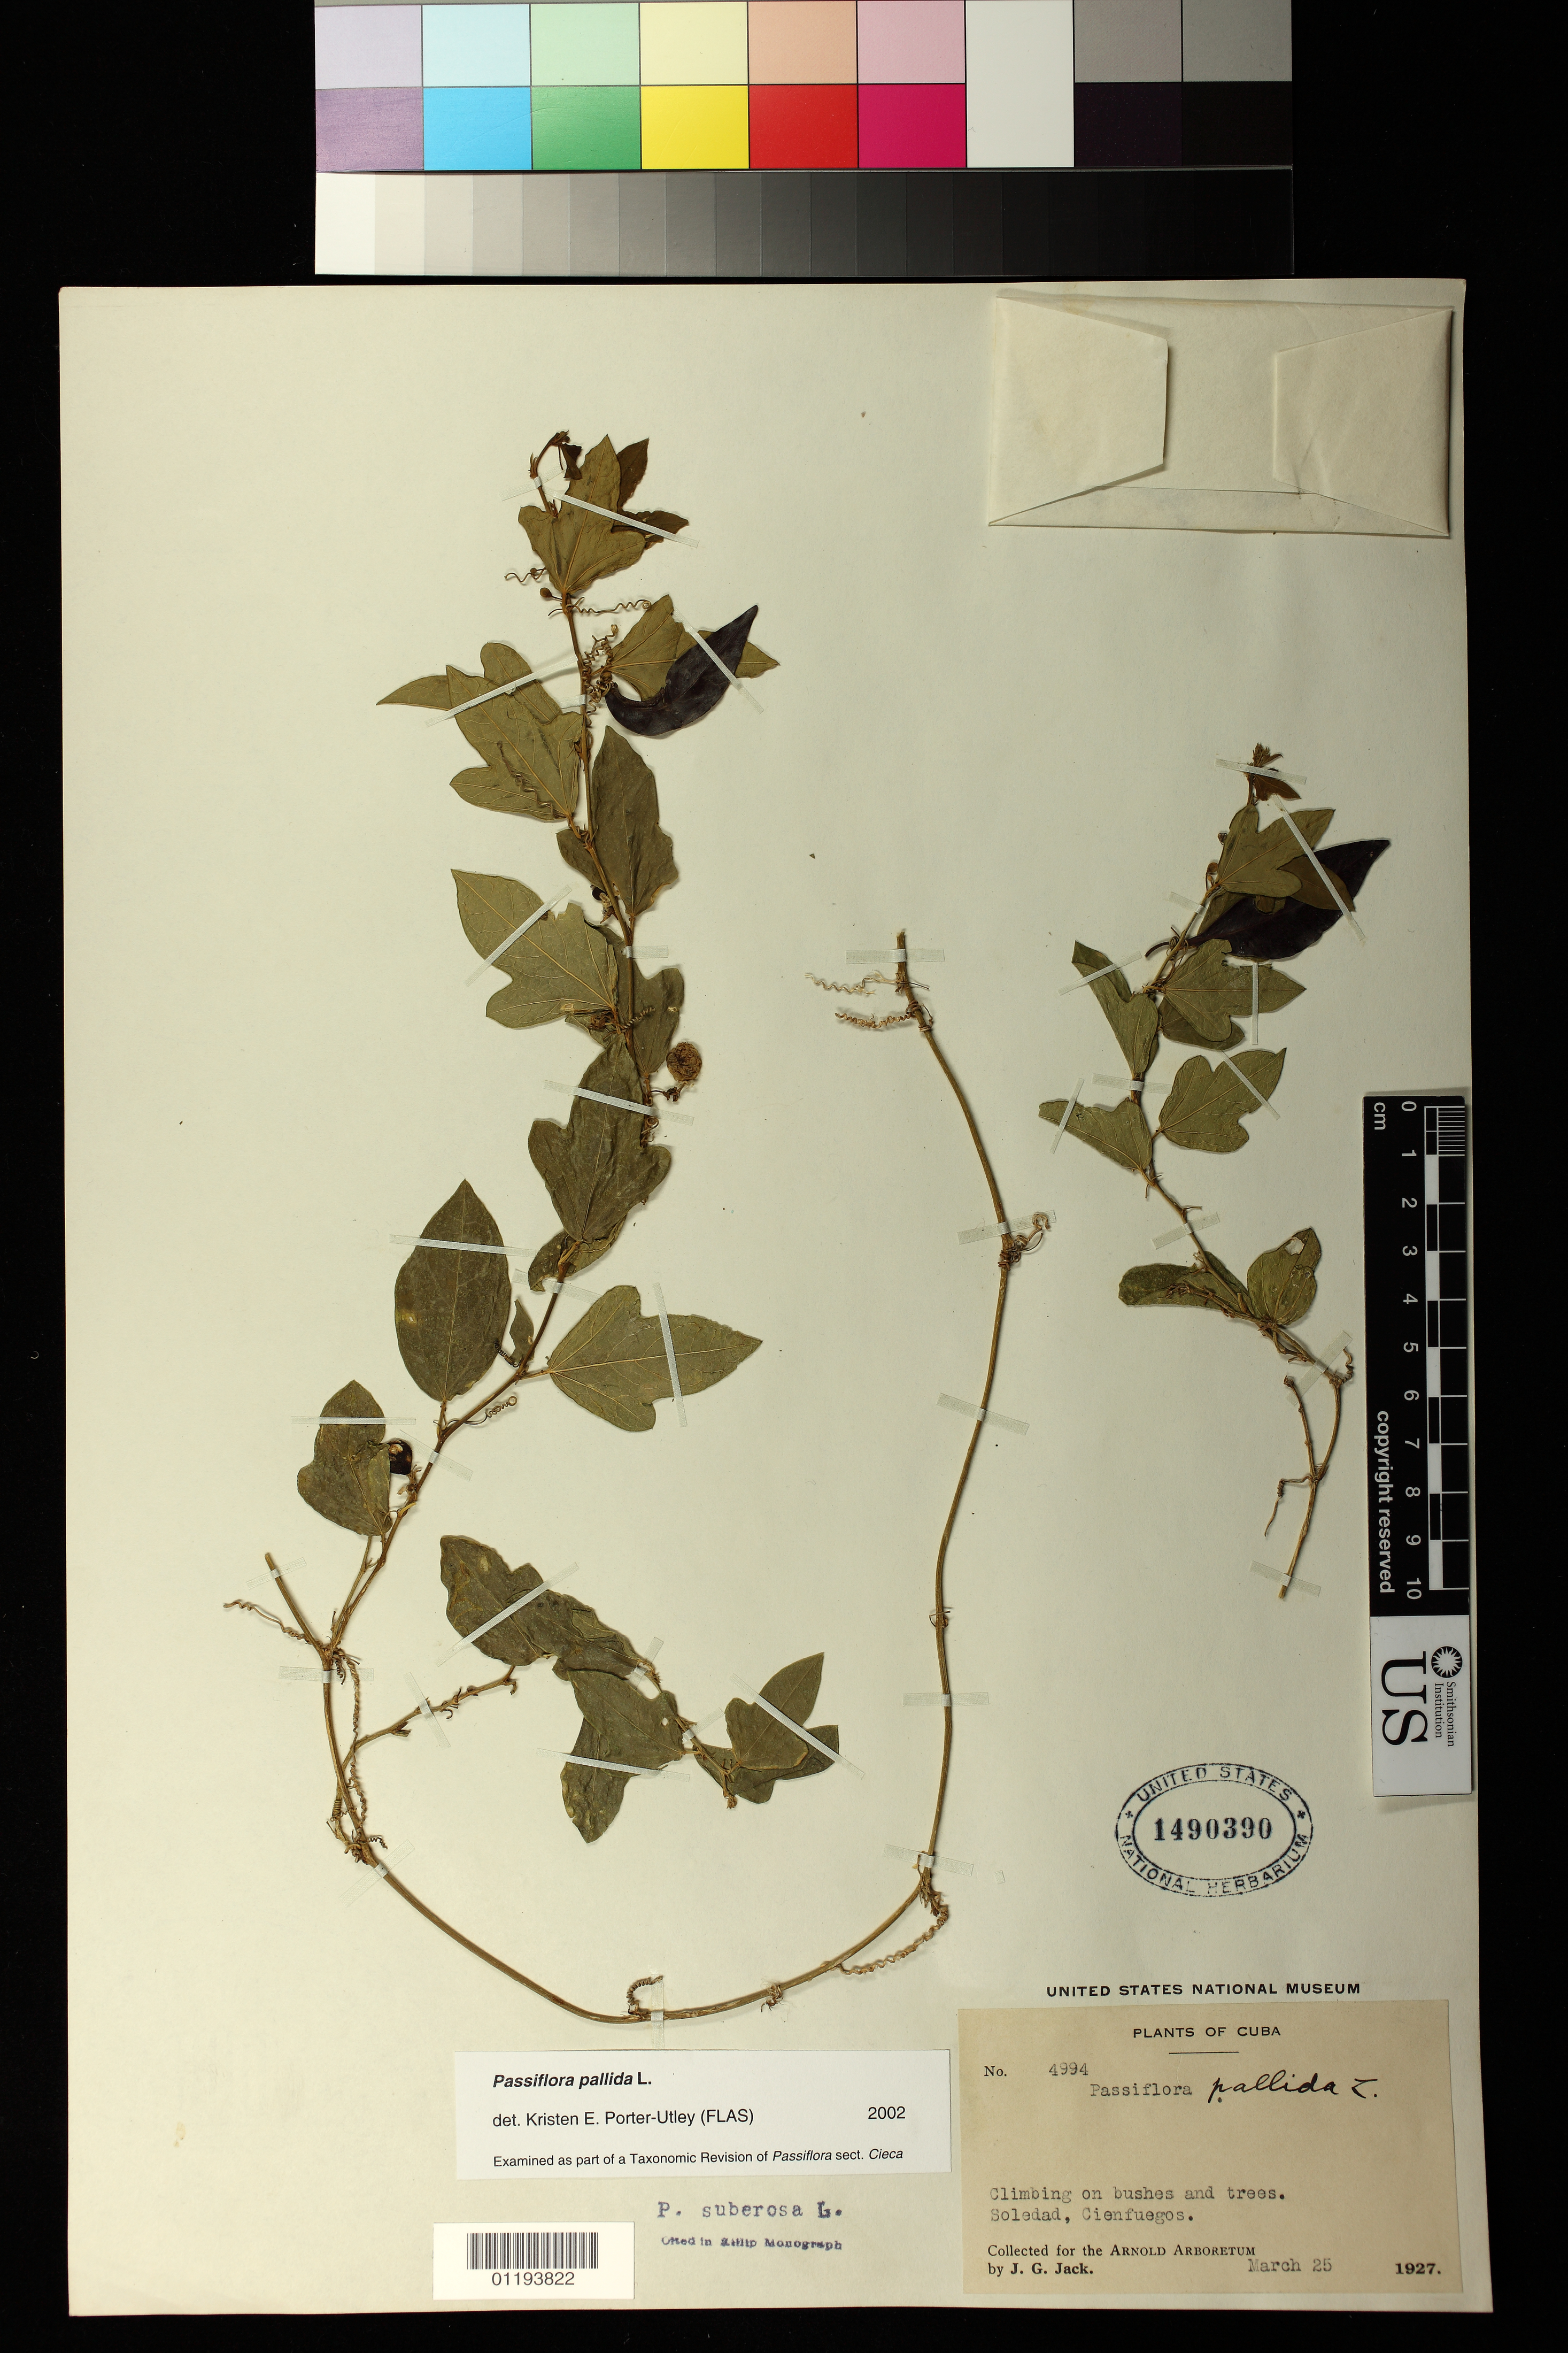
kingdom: Plantae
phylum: Tracheophyta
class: Magnoliopsida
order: Malpighiales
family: Passifloraceae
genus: Passiflora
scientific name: Passiflora pallida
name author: L.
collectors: J. G. Jack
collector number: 4994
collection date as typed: Mar 25 1927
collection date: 1927-03-25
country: Cuba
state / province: Cienfuegos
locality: Soledad, Cienfuegos.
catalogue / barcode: US 1490390